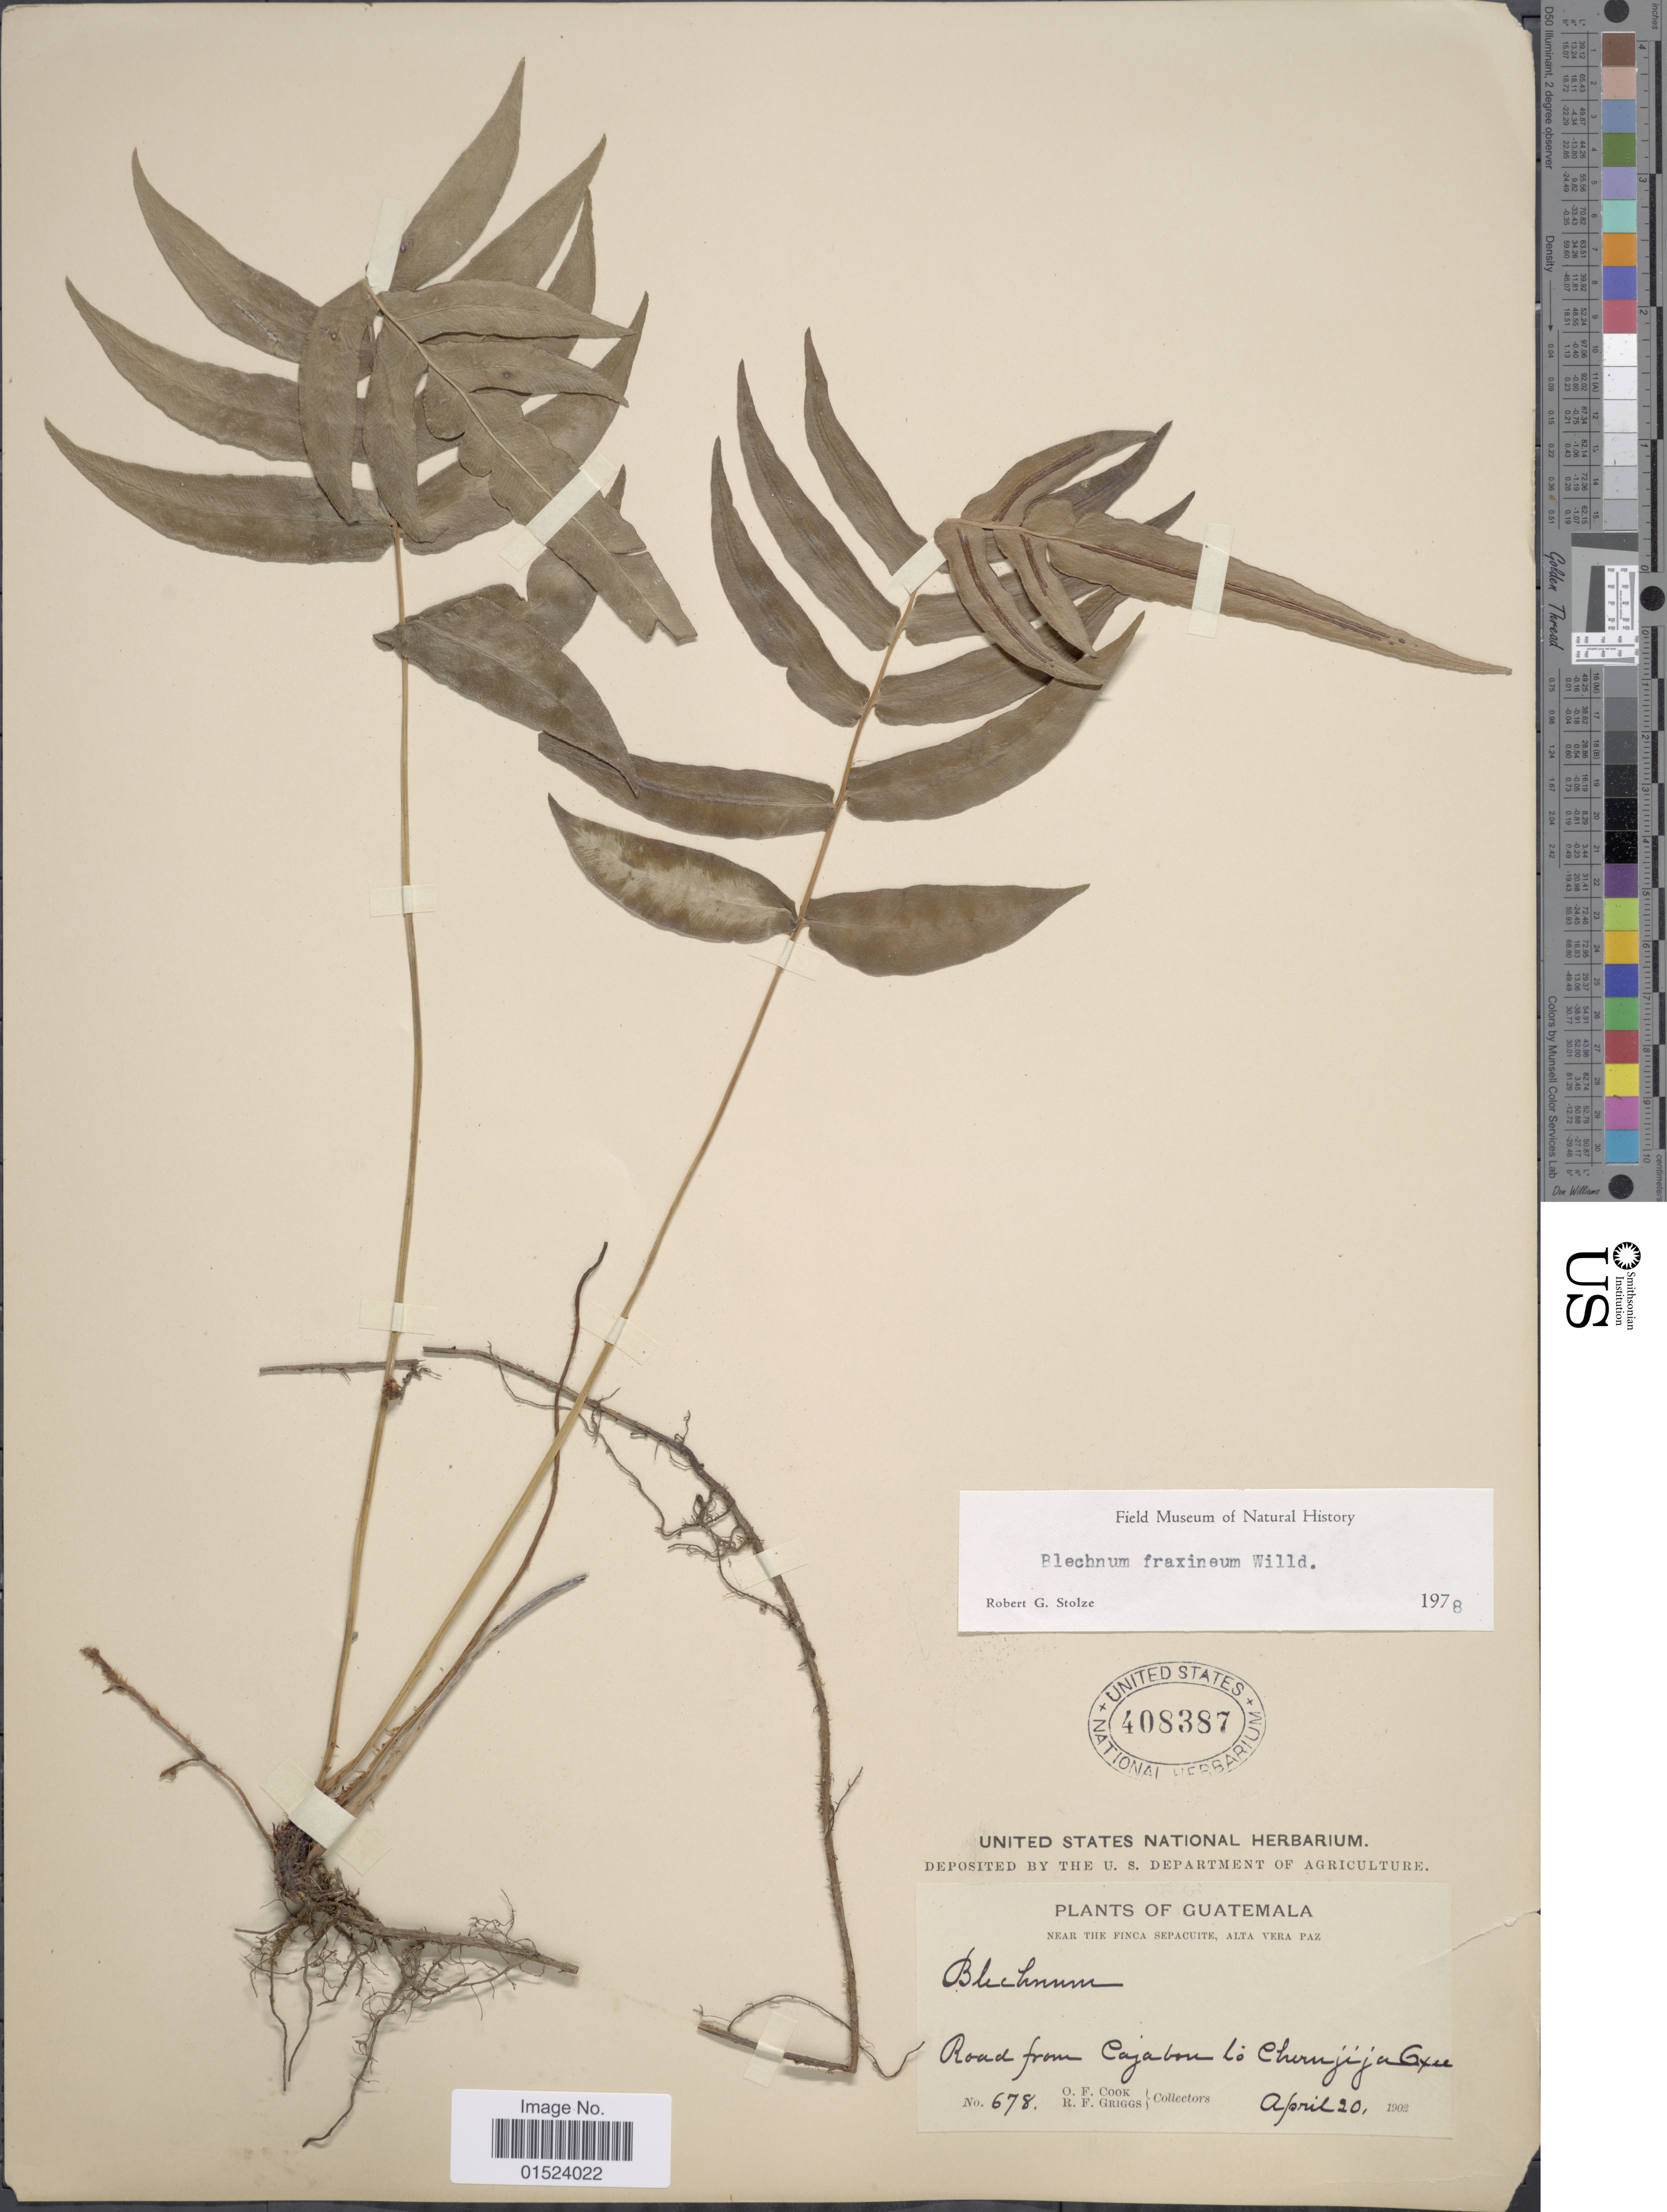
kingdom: Plantae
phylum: Tracheophyta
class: Polypodiopsida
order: Polypodiales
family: Blechnaceae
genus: Blechnum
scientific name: Blechnum gracile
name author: Kaulf.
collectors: O. F. Cook & R. F. Griggs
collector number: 678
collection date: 1902-04-20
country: Guatemala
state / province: Alta Verapaz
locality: Near the finca sepacuite, road from Cajabon to Cherujija, Oxec.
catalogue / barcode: US 408387